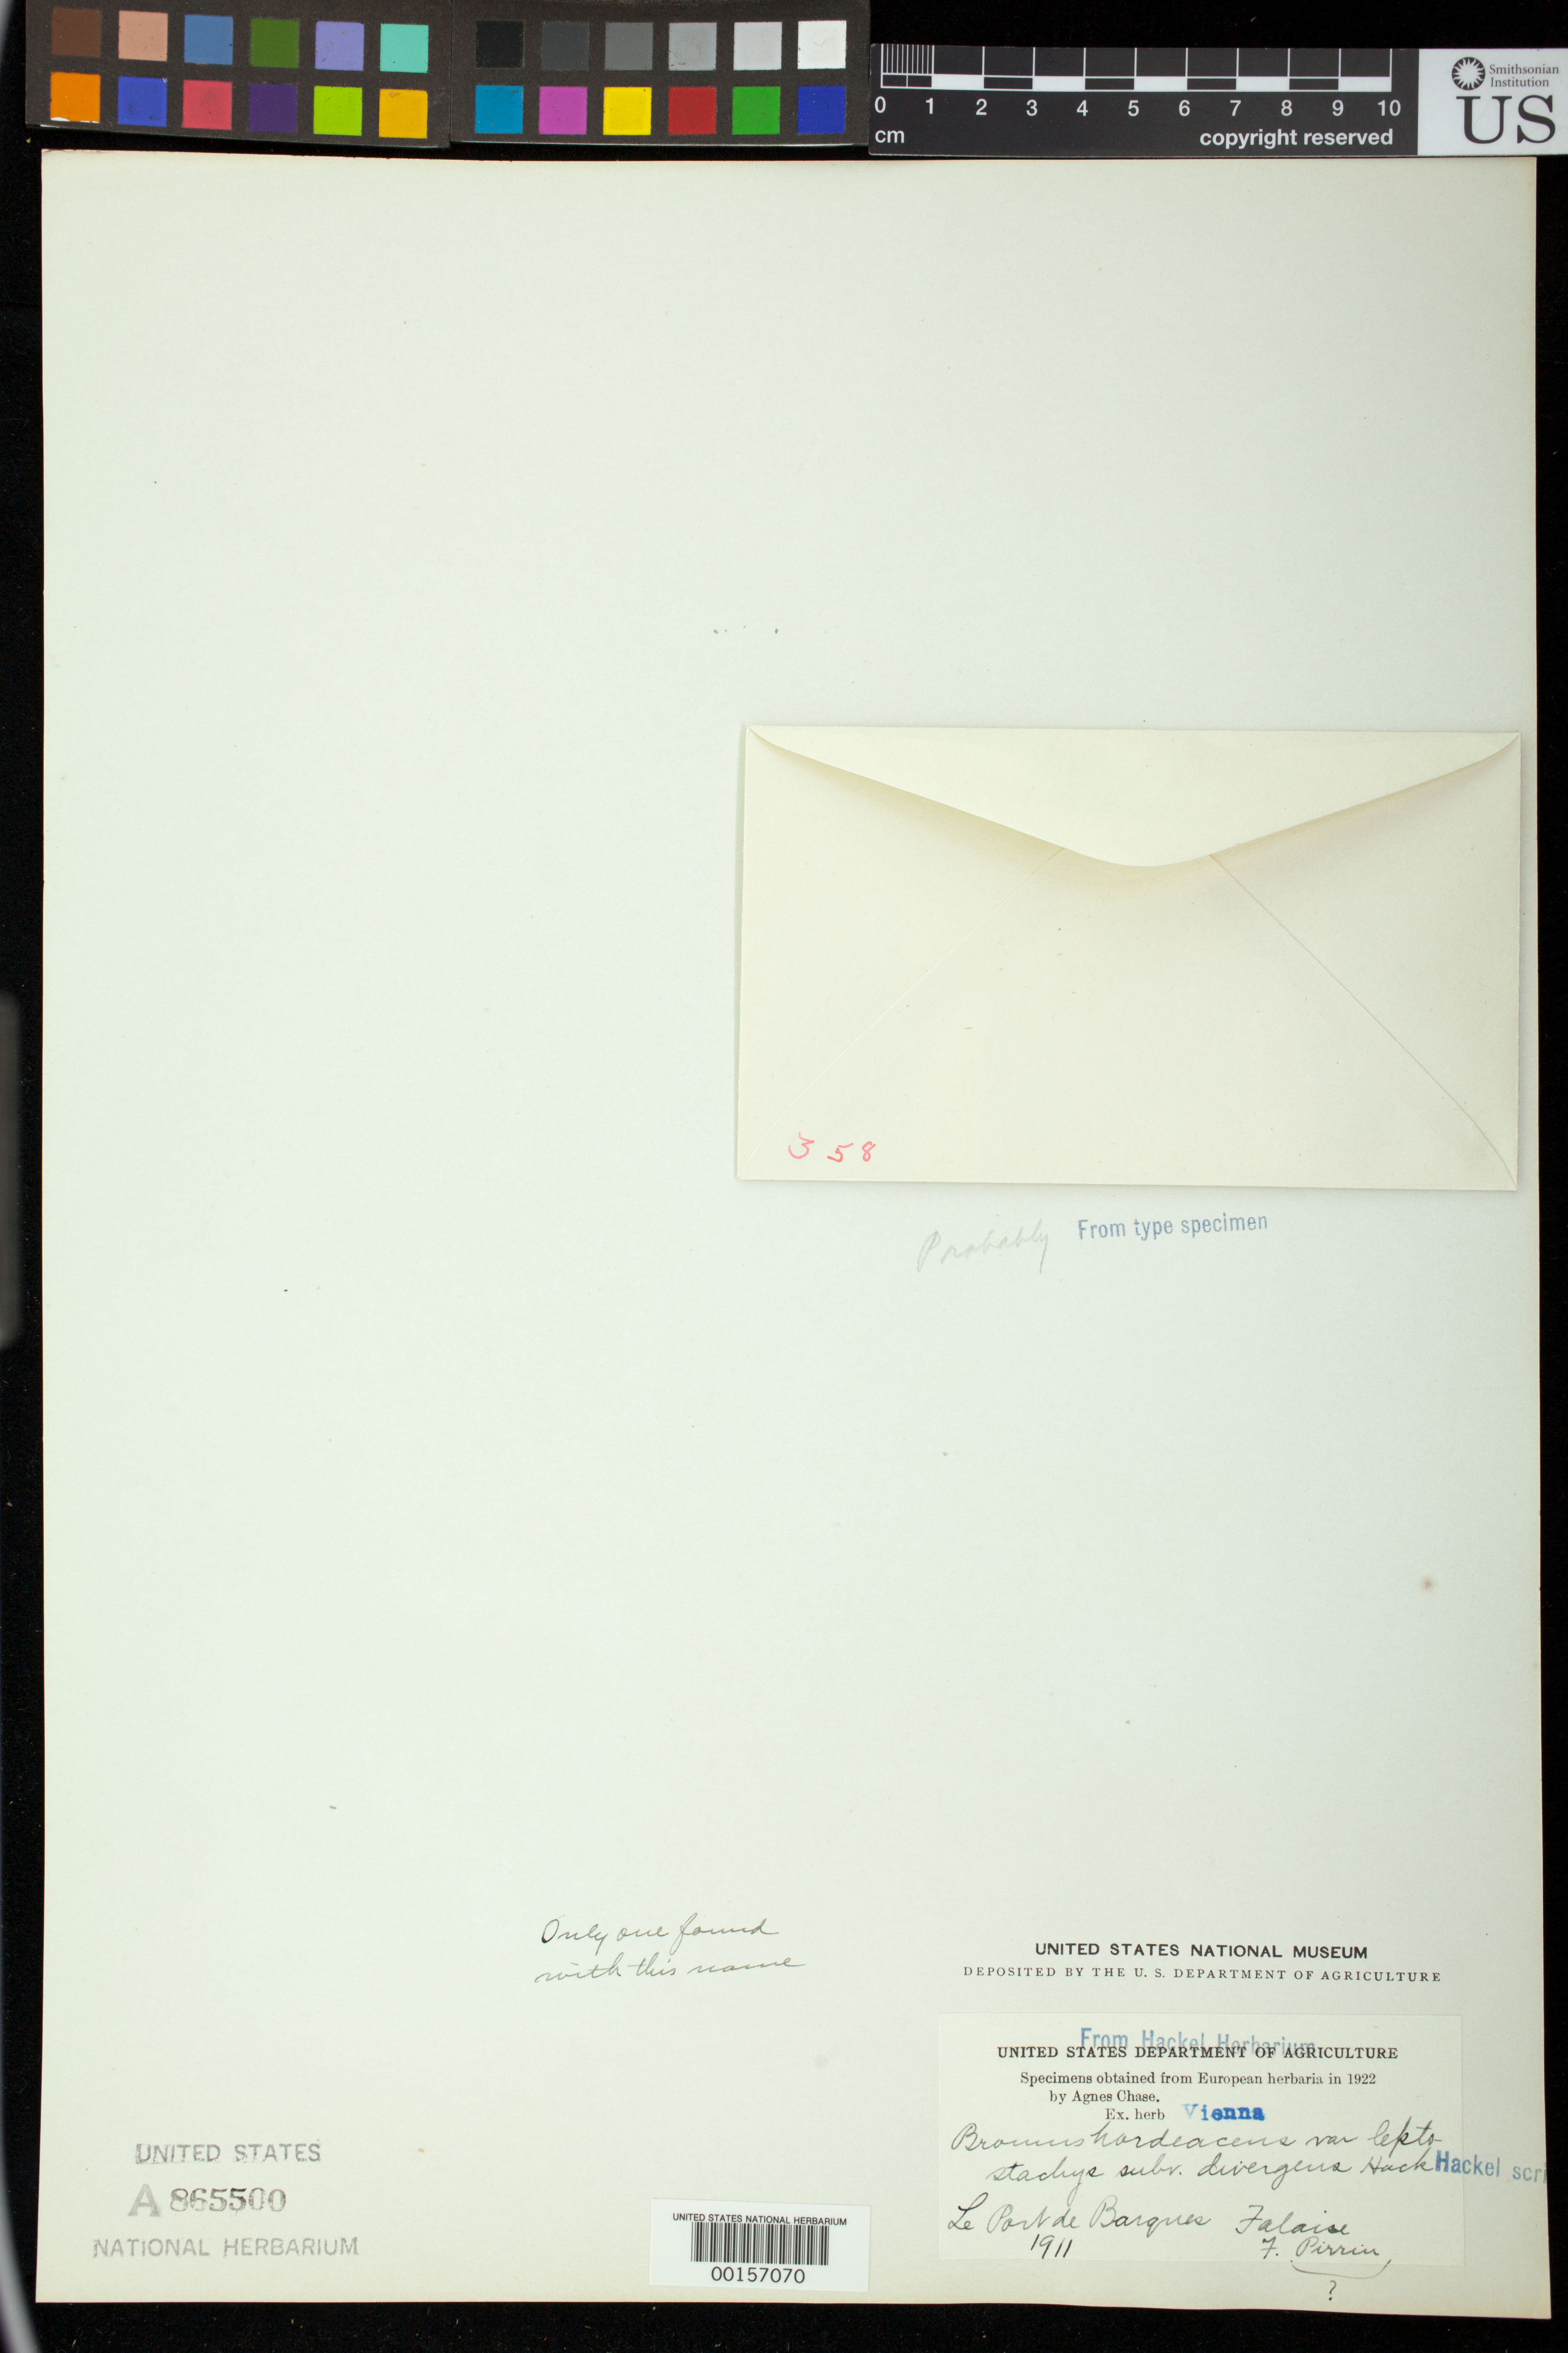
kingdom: Plantae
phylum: Tracheophyta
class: Liliopsida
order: Poales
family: Poaceae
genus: Bromus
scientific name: Bromus hordeaceus subvar. divergens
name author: Hack. in Little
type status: Type Fragment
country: France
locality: Le Port de Barques.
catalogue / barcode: US 865500A